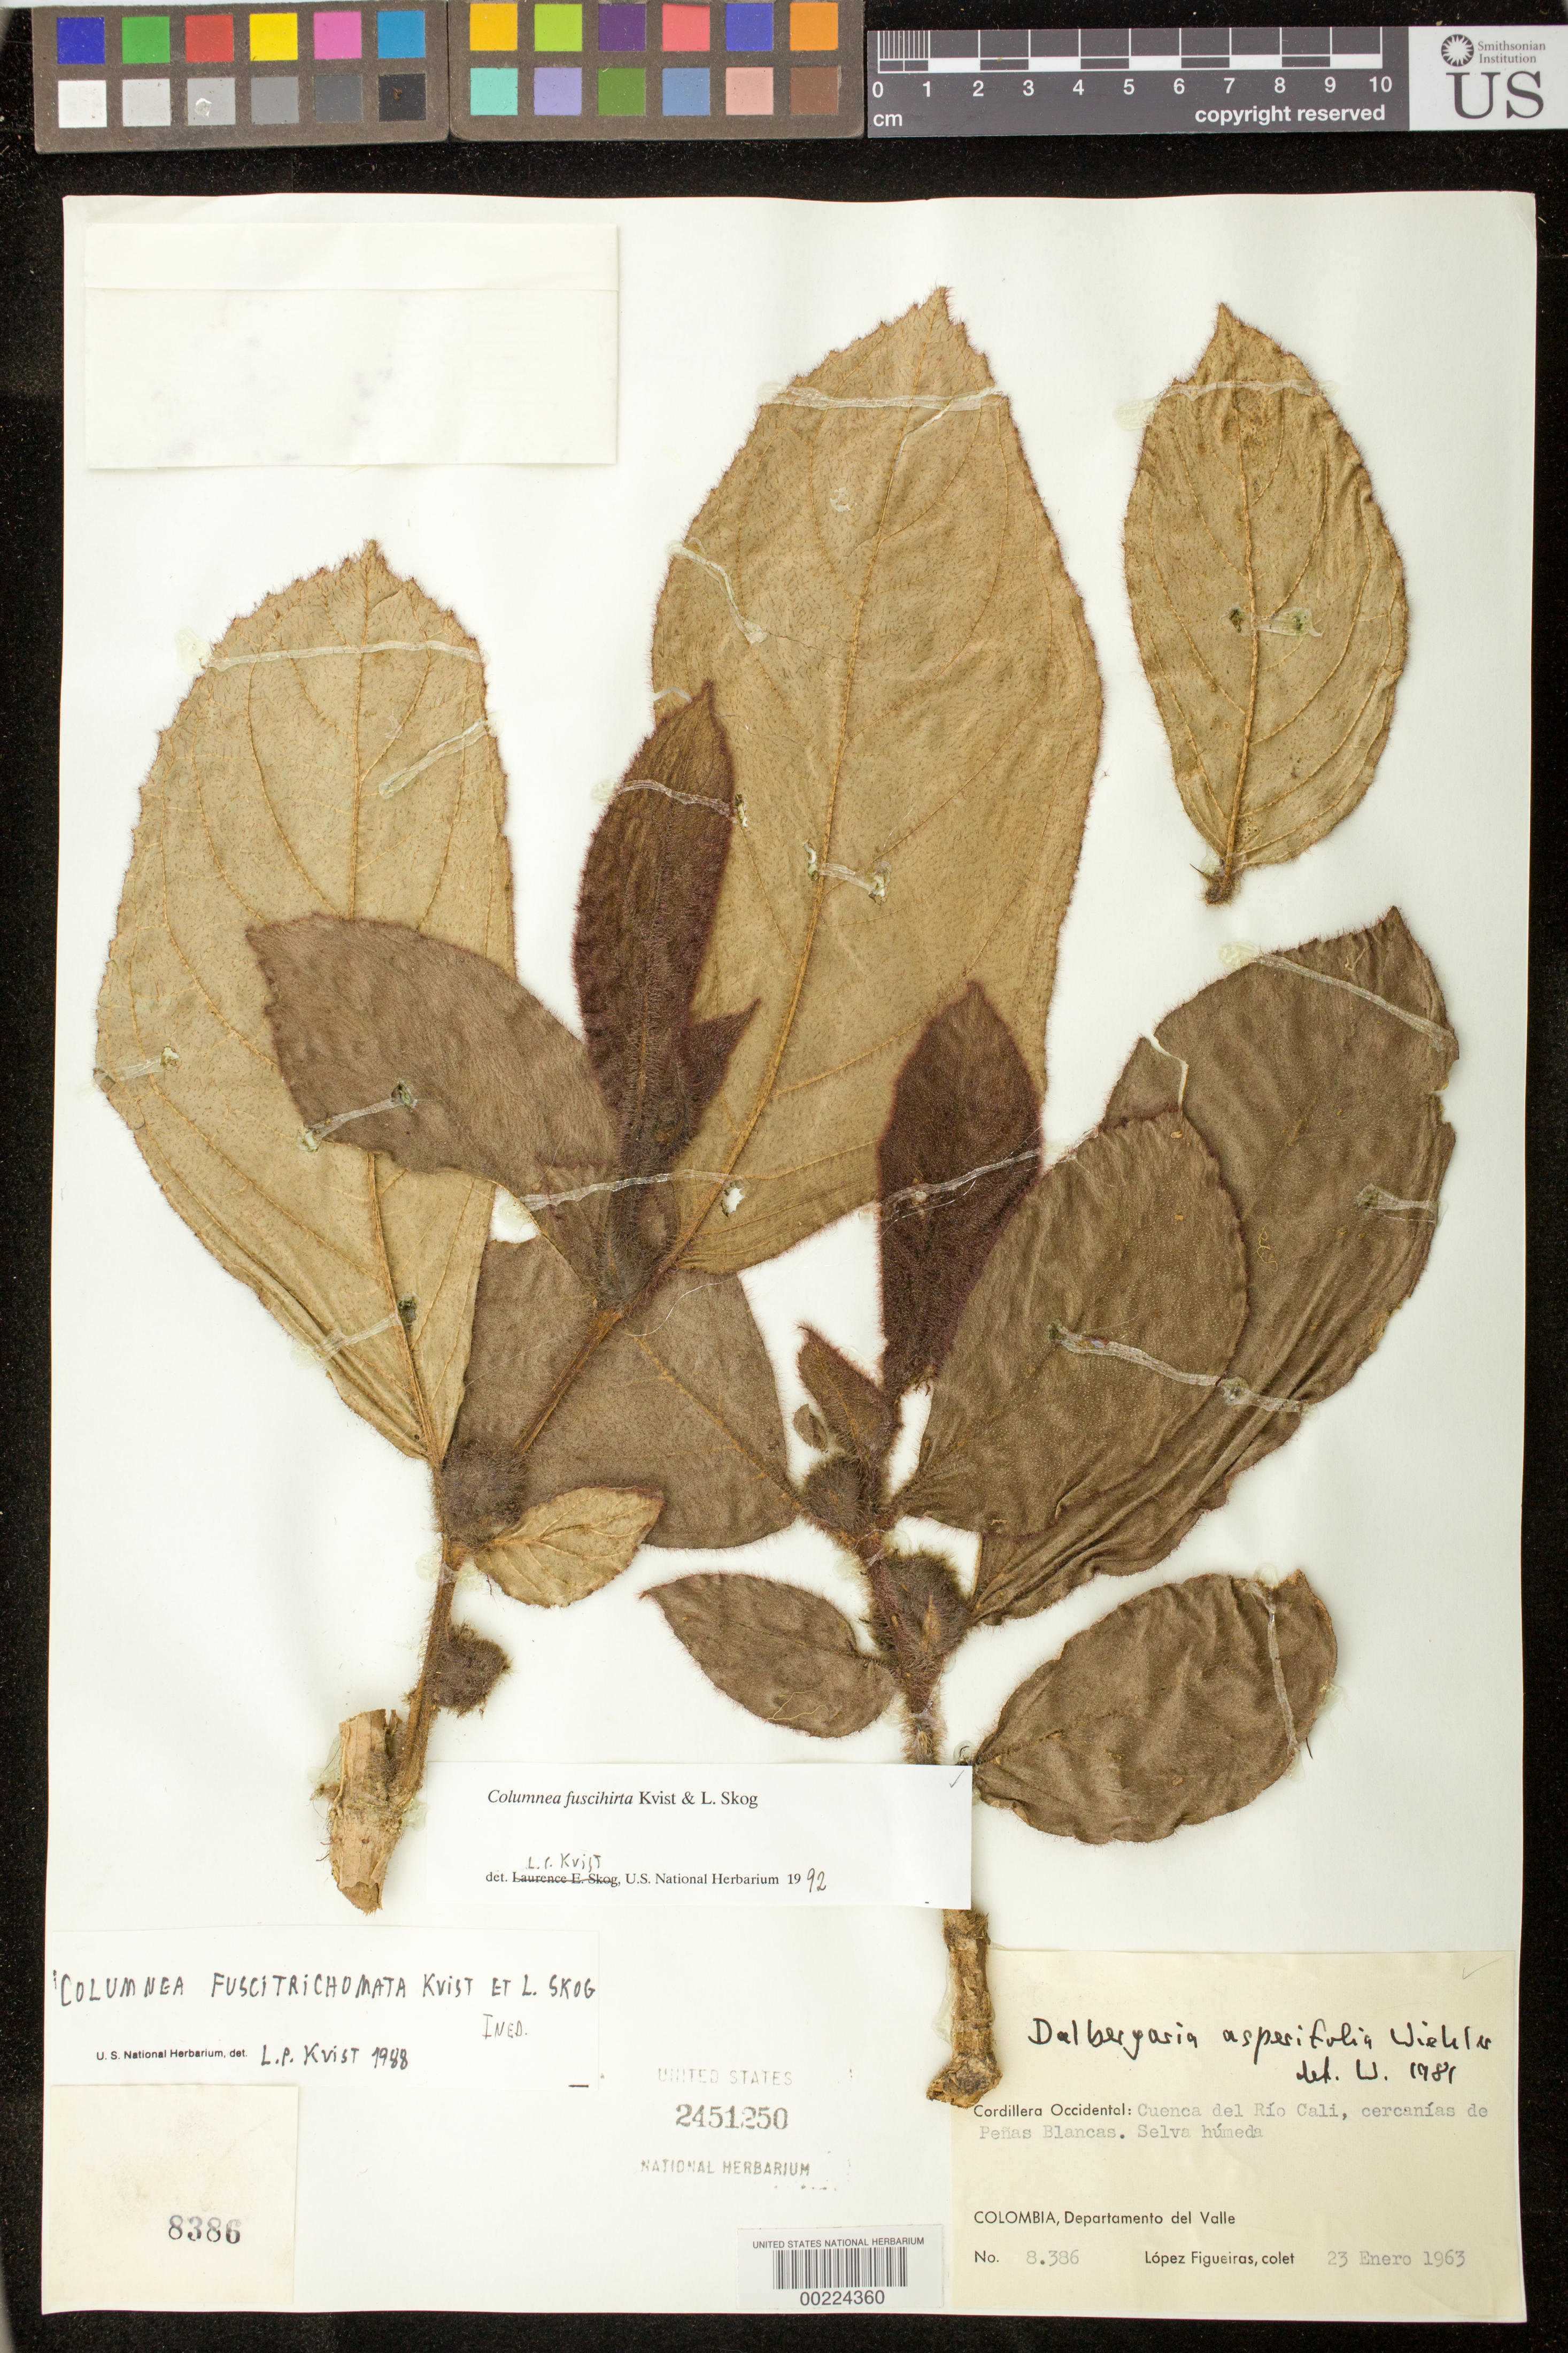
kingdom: Plantae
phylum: Tracheophyta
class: Magnoliopsida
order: Lamiales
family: Gesneriaceae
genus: Columnea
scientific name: Columnea fuscihirta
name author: L.P. Kvist & L.E. Skog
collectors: M. López Figueiras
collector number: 8386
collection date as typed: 23 Jan 1963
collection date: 1963-01-23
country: Colombia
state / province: Valle del Cauca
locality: River basin of Rio Cali, vicinity of Penas Blancas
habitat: Humid forest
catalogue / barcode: US 2451250